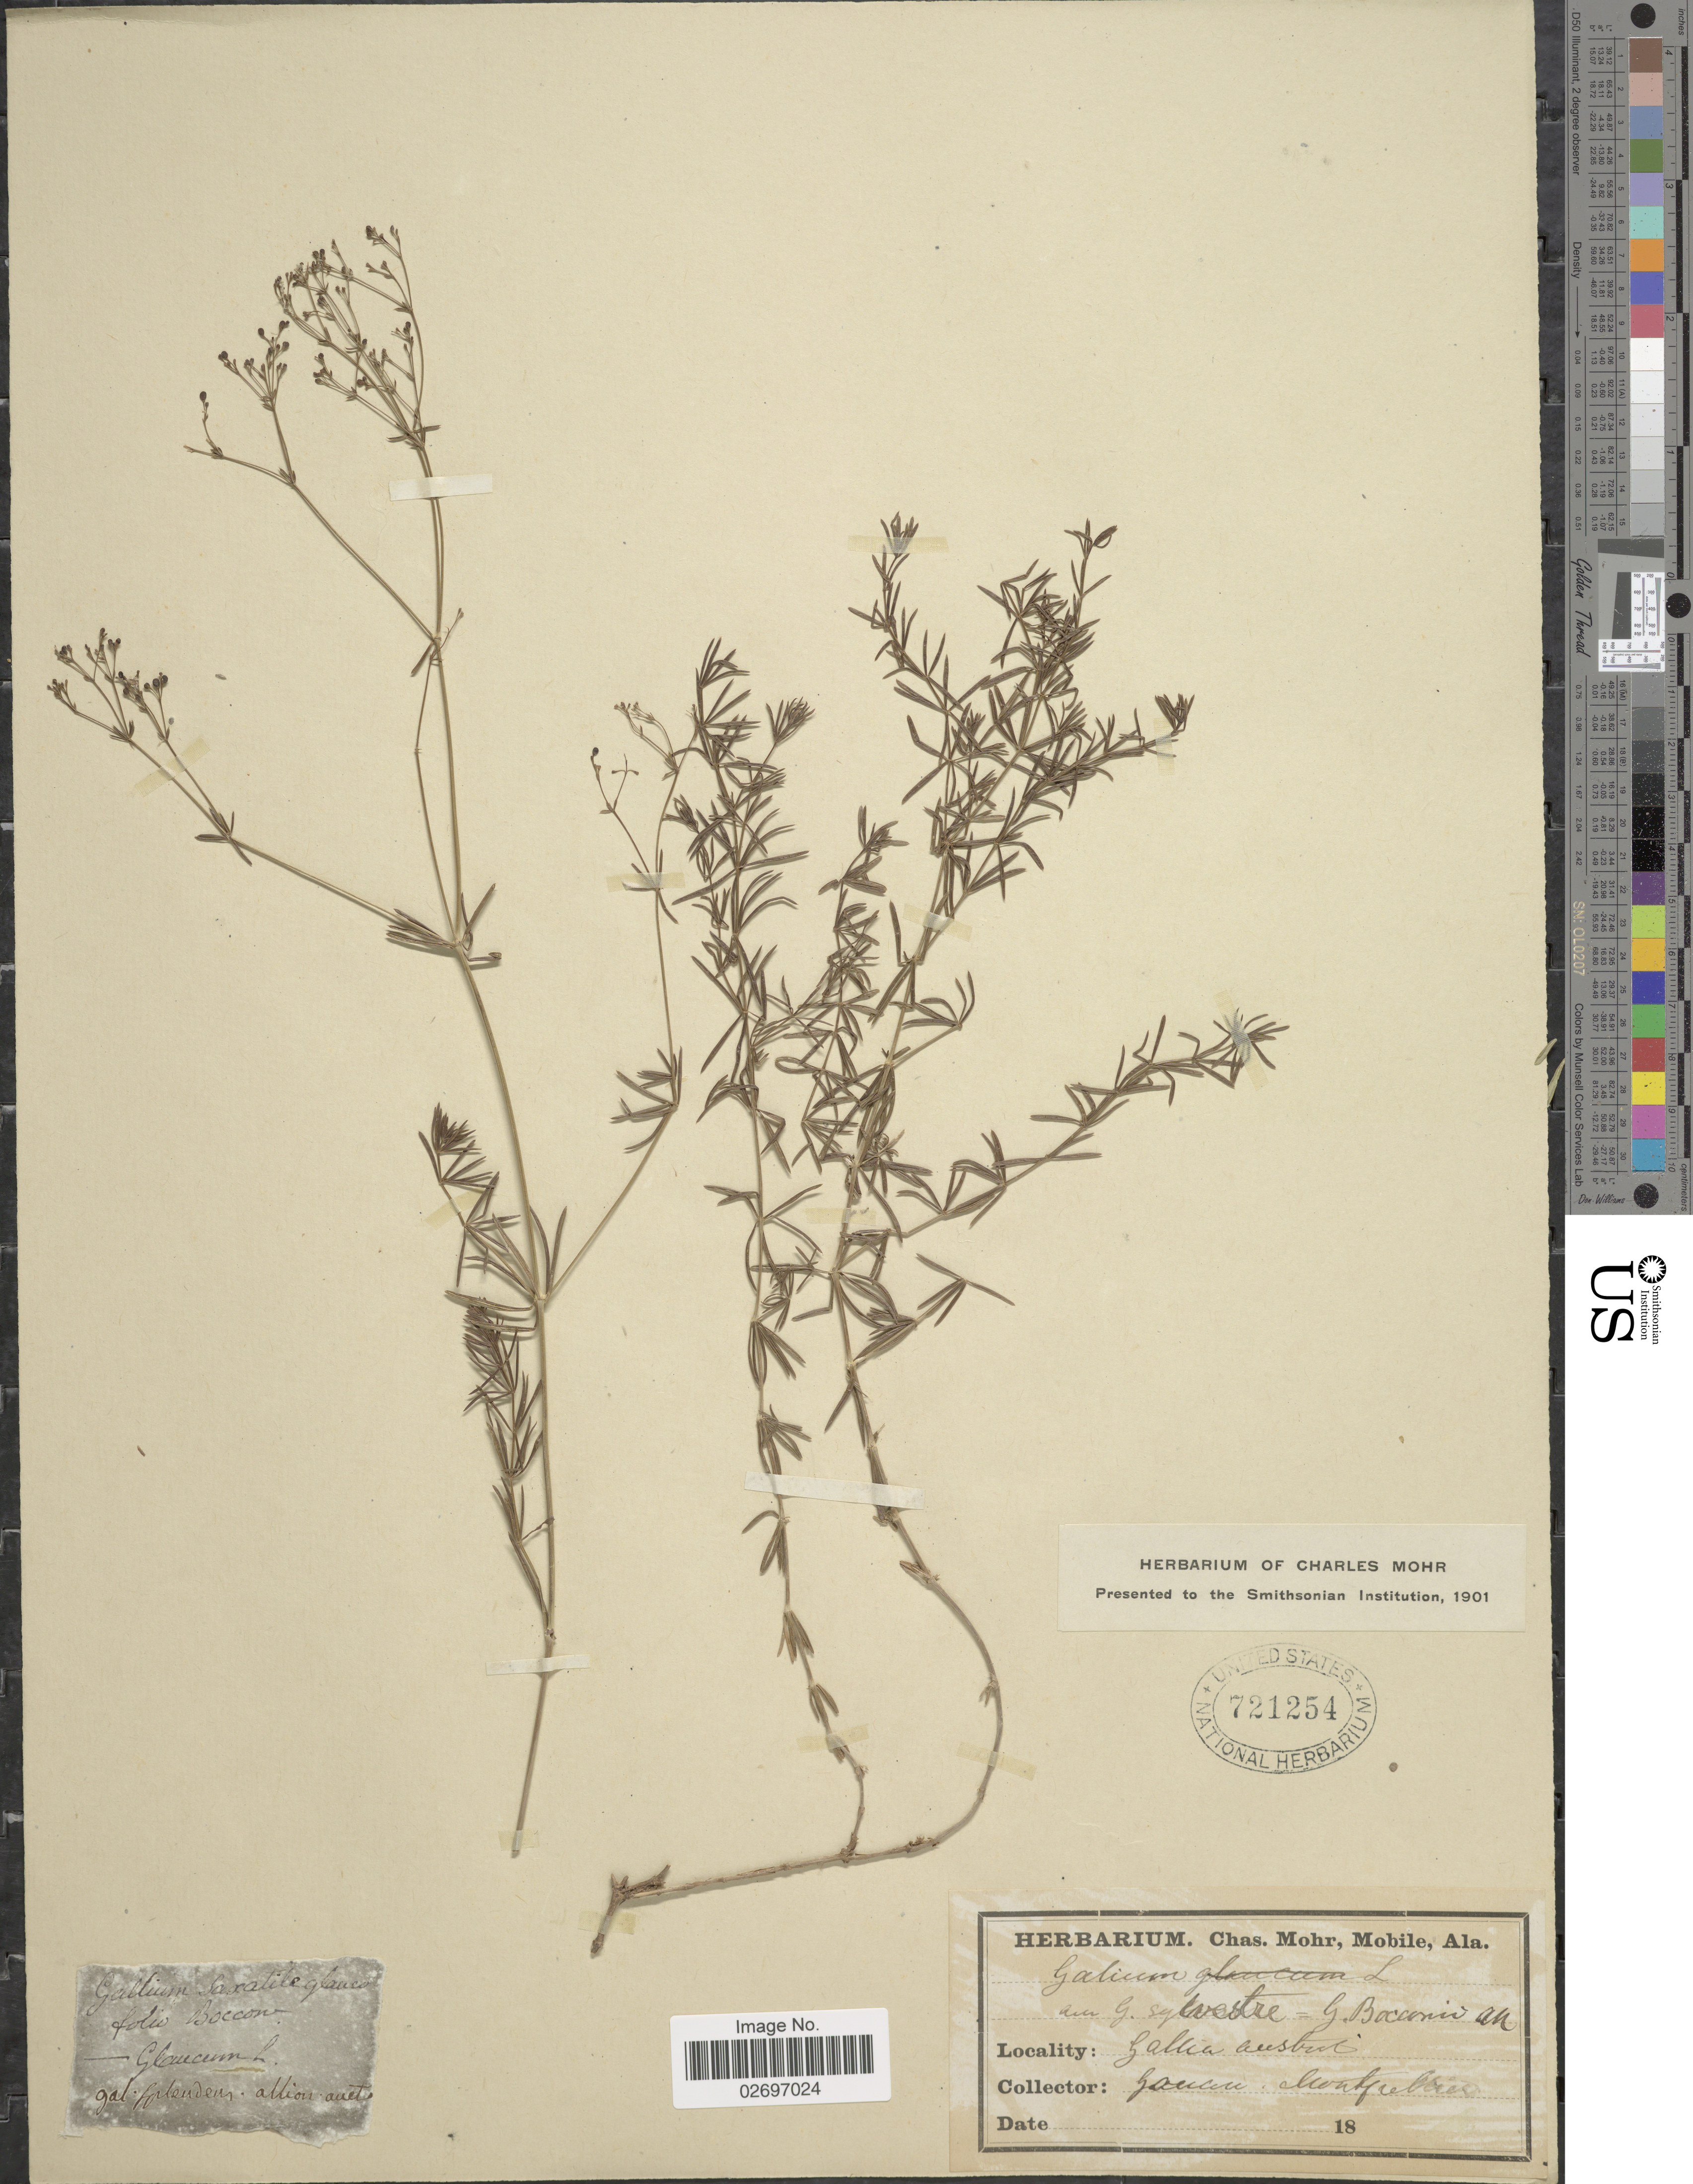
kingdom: Plantae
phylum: Tracheophyta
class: Magnoliopsida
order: Gentianales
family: Rubiaceae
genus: Galium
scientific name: Galium bocconii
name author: All.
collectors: ex herb. C.T. Mohr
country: France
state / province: Occitanie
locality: Gaucere [interpreted] Montpellier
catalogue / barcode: US 721254